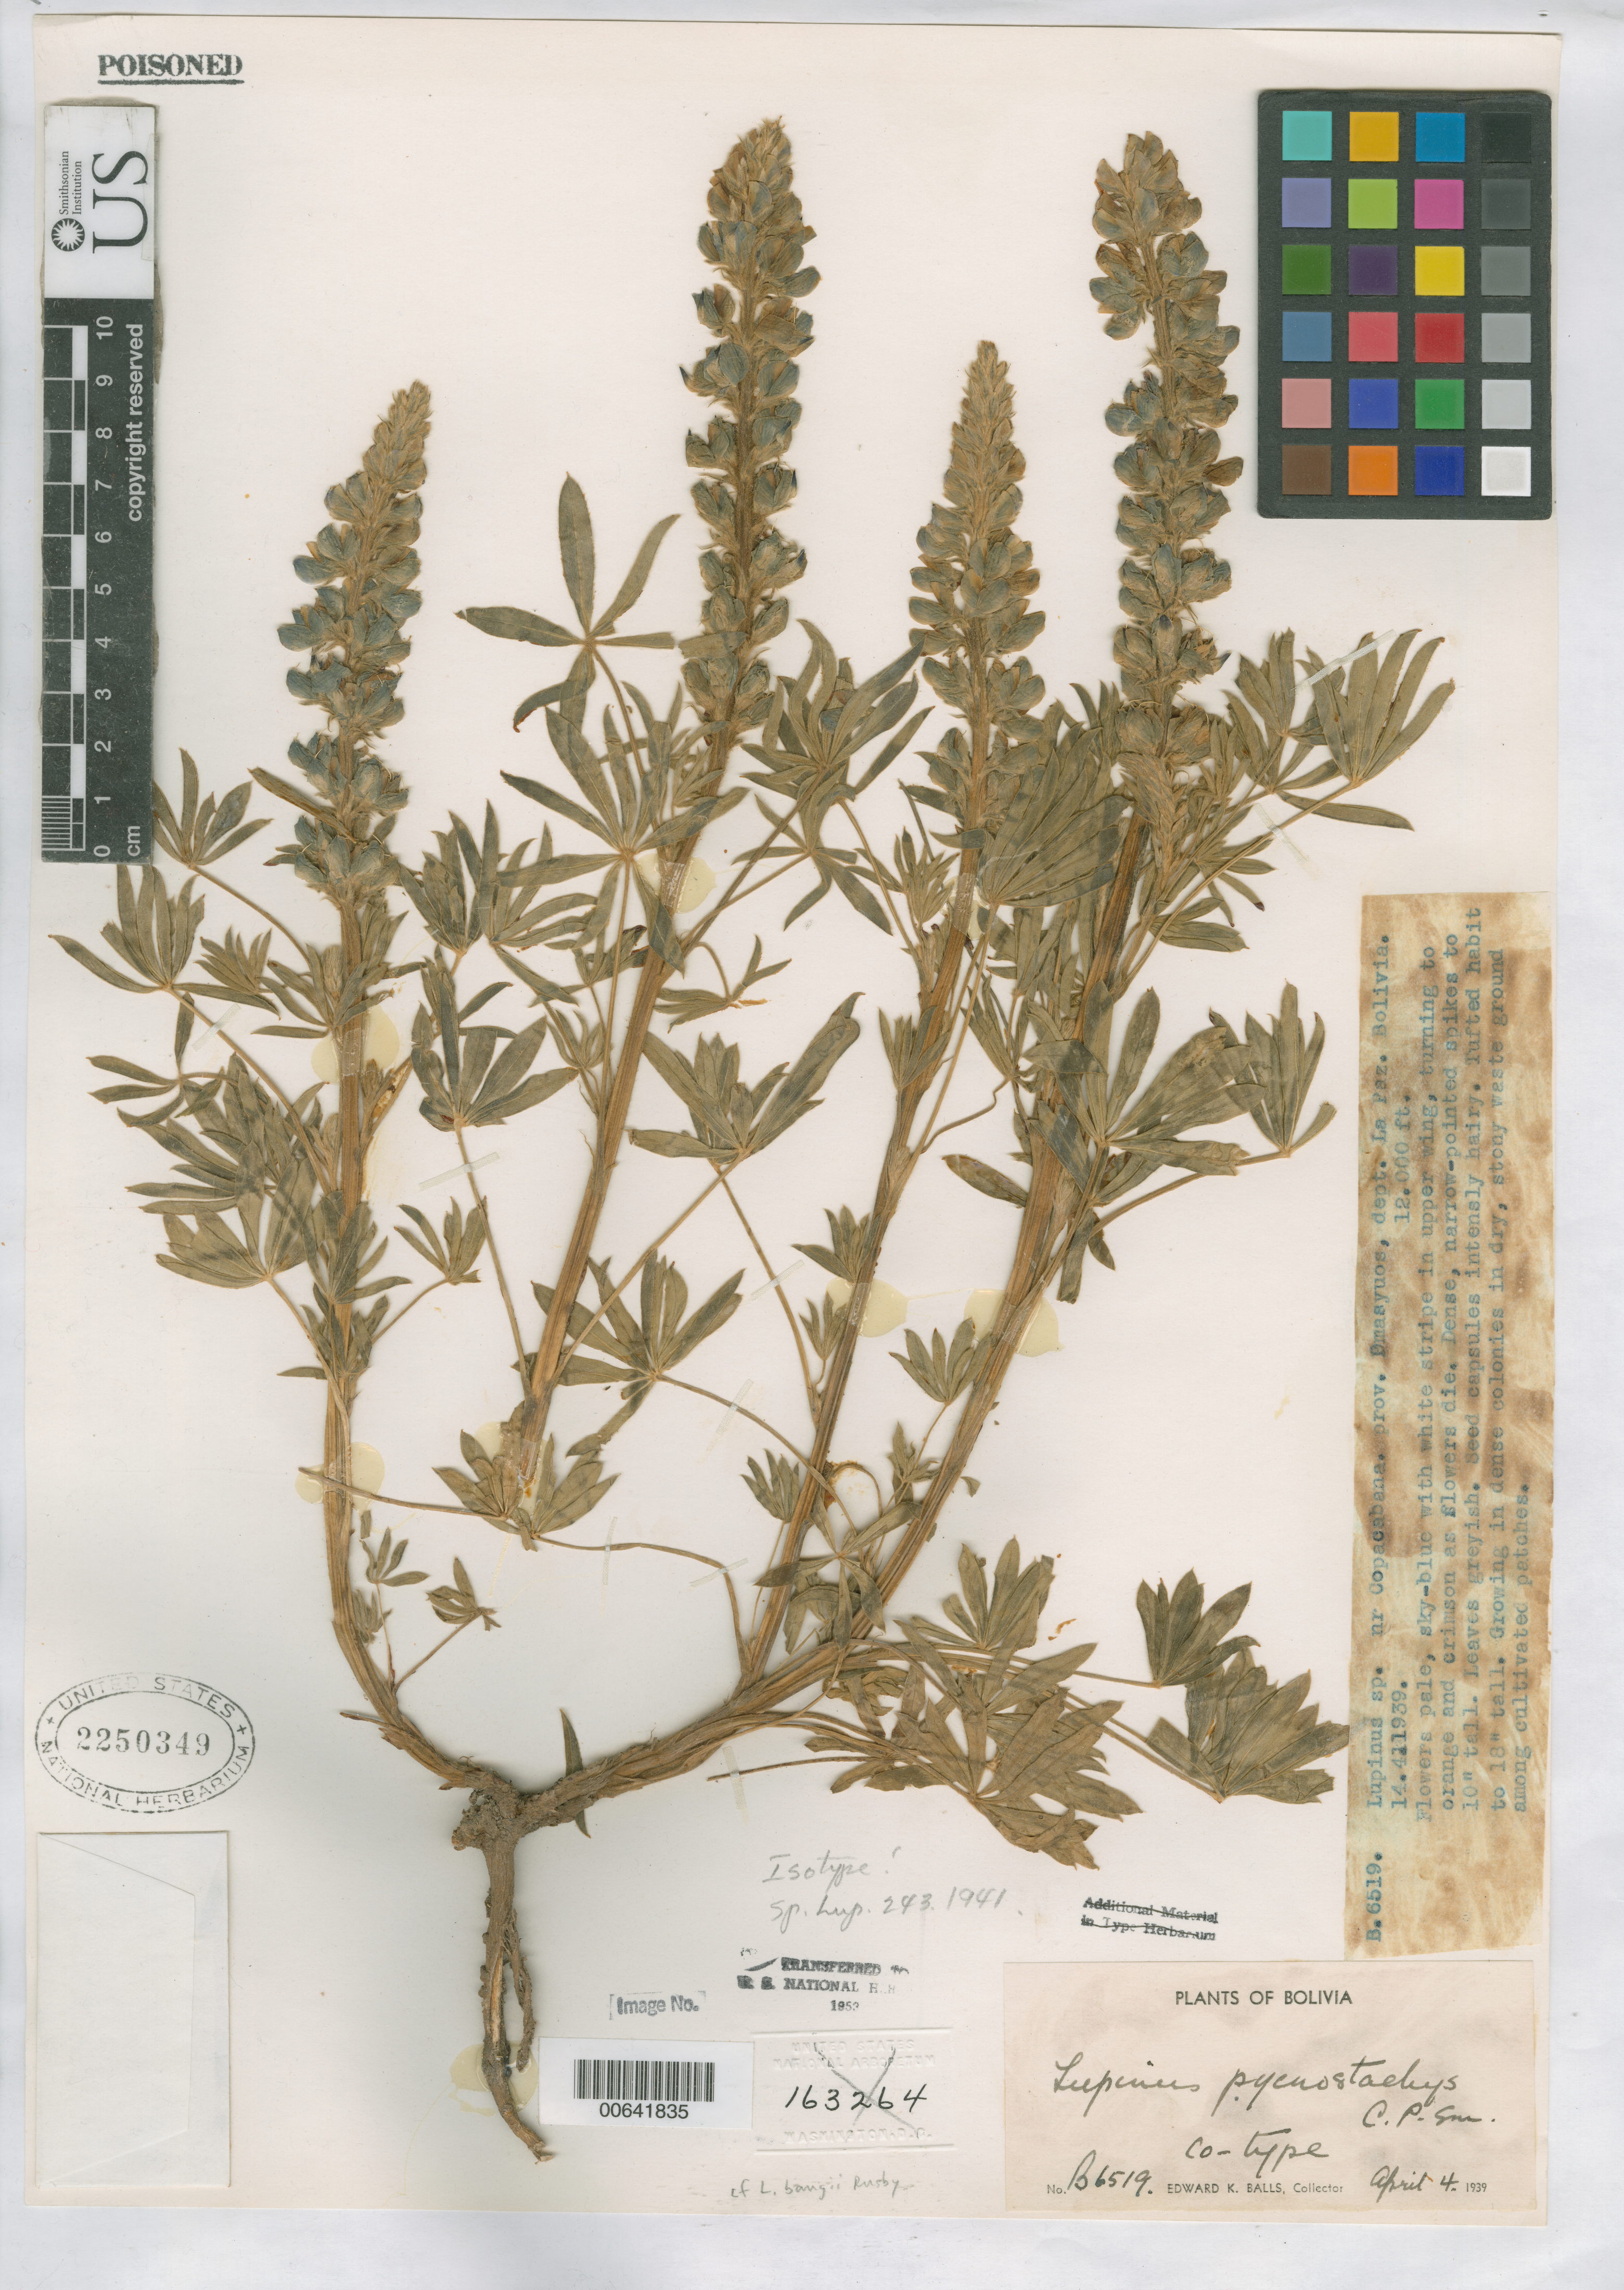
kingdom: Plantae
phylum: Tracheophyta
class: Magnoliopsida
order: Fabales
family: Fabaceae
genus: Lupinus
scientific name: Lupinus pycnostachys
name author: C.P. Sm.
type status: Isotype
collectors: E. K. Balls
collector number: B. 6519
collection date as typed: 4 Apr 1939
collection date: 1939-04-04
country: Bolivia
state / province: La Paz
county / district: Omasuyos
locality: Omasuyos. Nr Copacabana.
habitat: Forma densas colonias zonas aridas.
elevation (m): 3658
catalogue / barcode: US 2250349